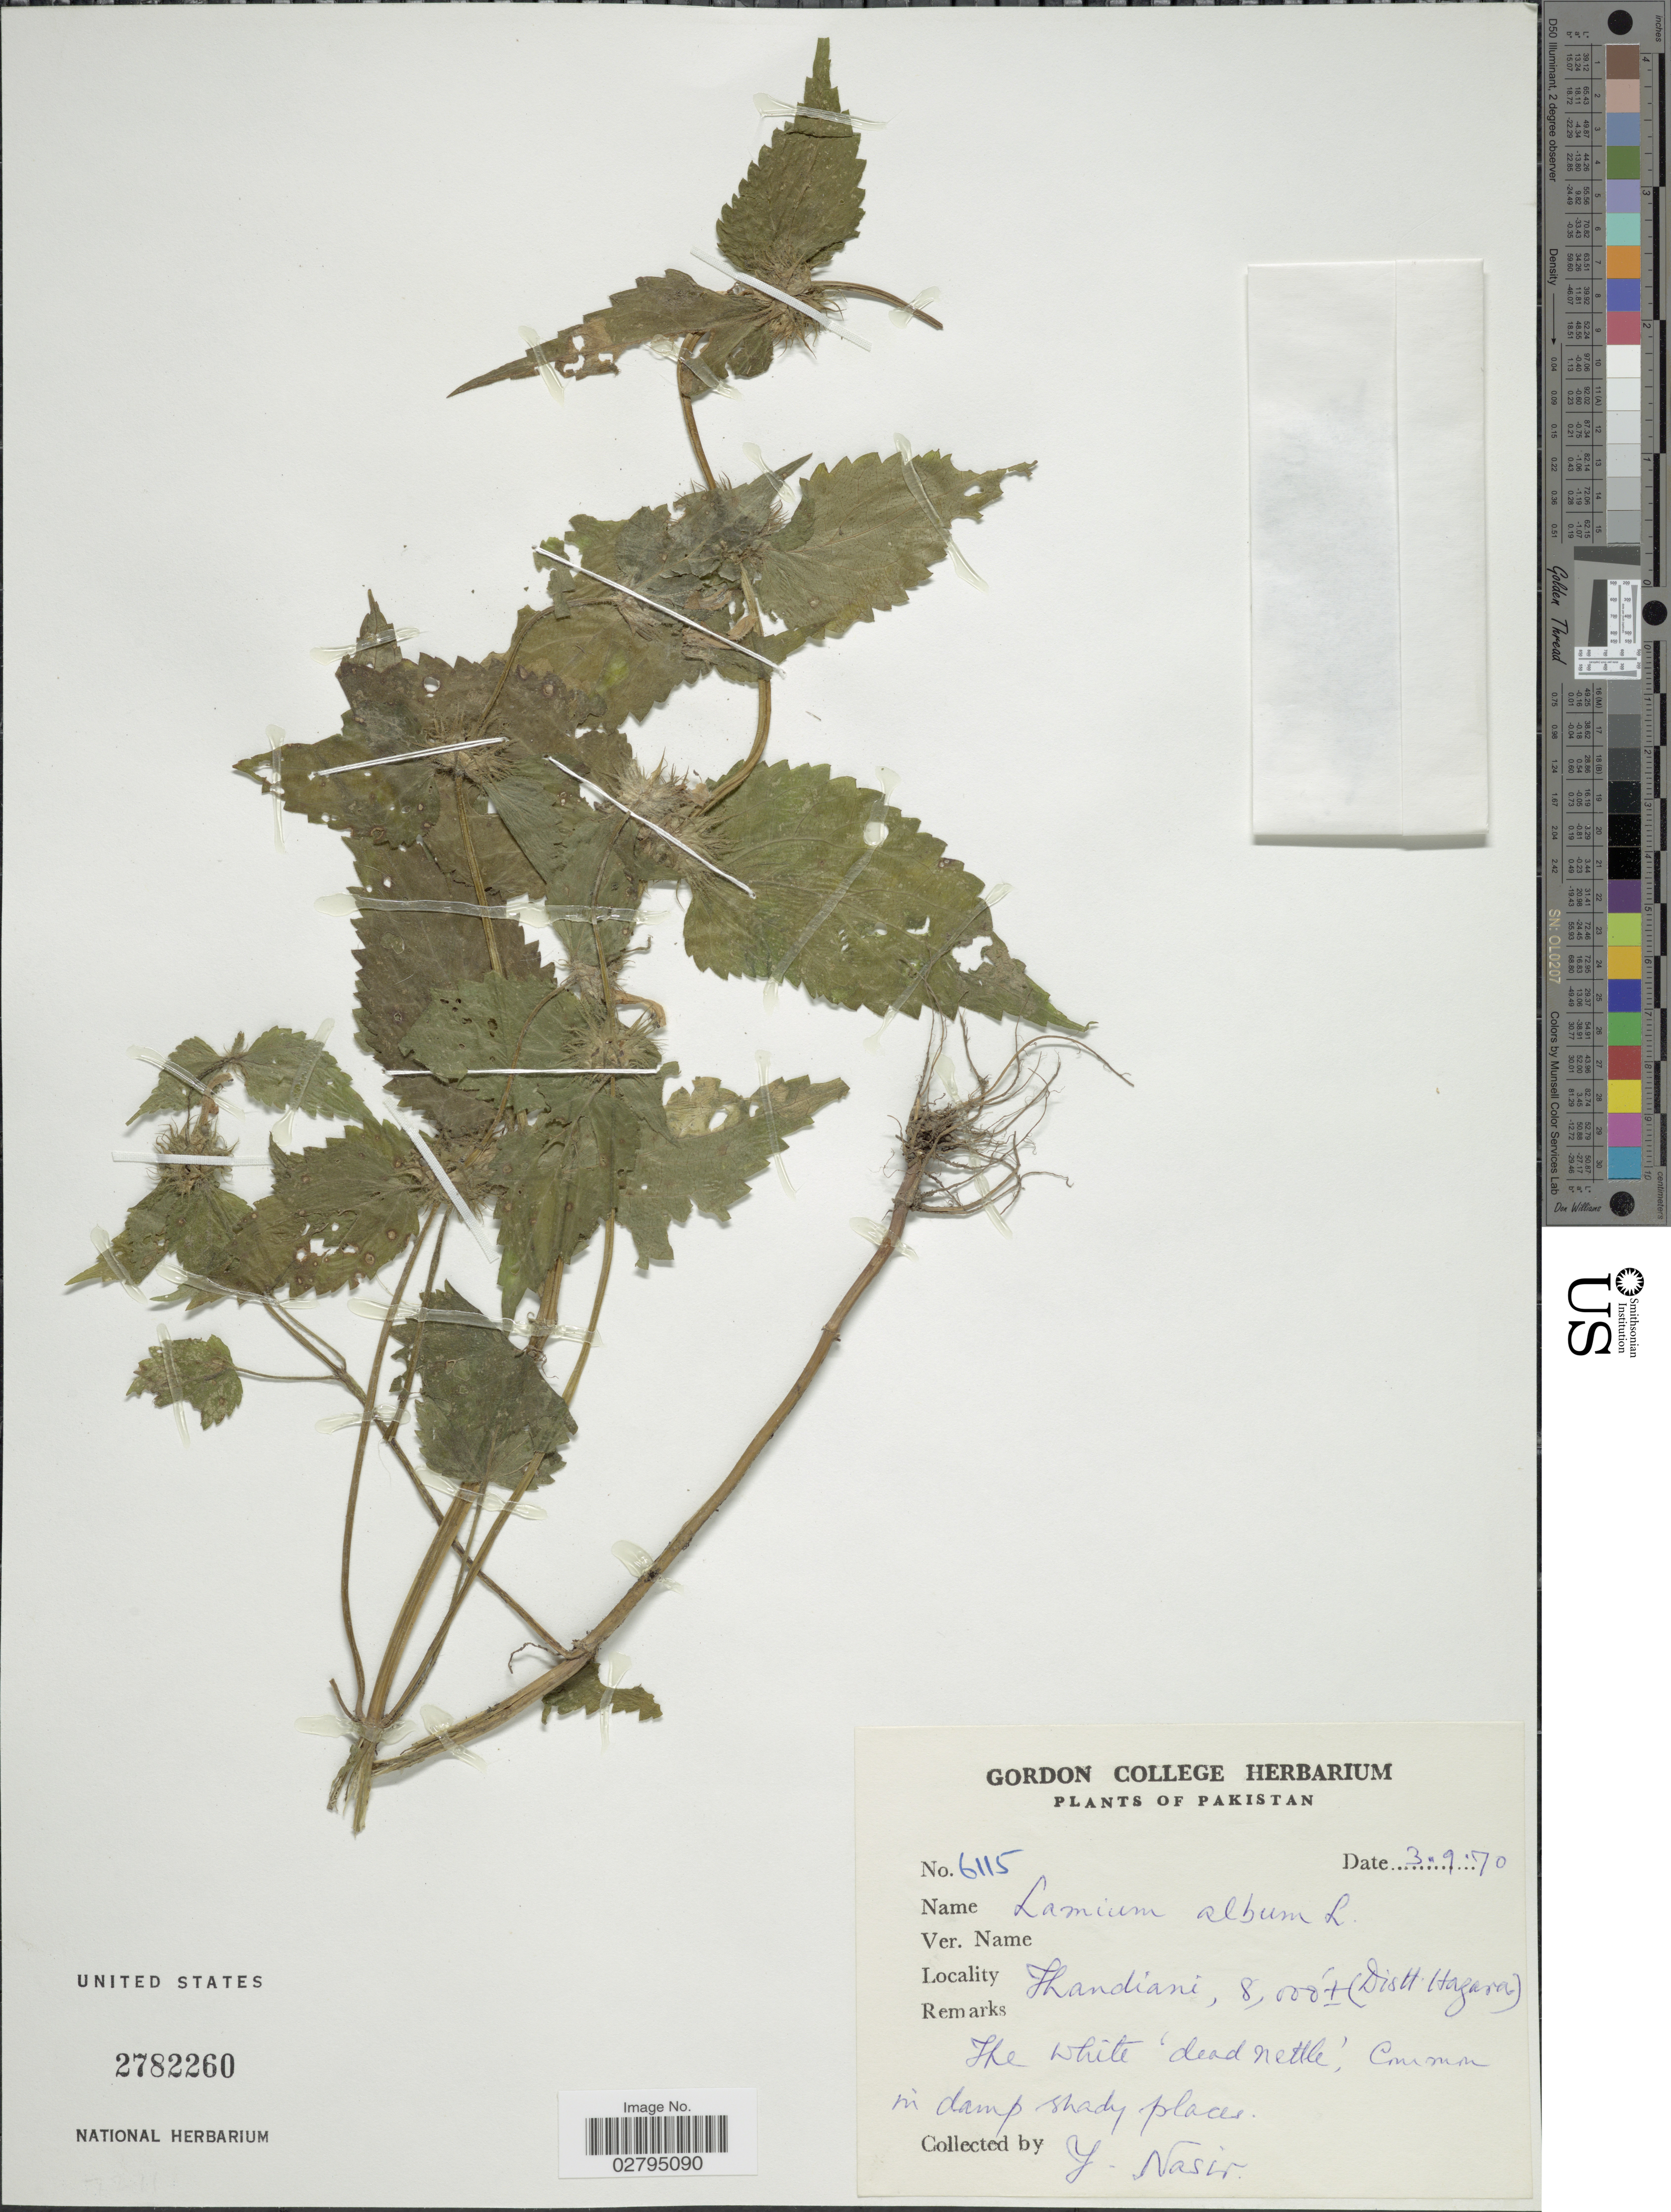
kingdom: Plantae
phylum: Tracheophyta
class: Magnoliopsida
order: Lamiales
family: Lamiaceae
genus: Lamium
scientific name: Lamium album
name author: L.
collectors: Y. Nasir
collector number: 6115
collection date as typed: Transcribed d/m/y: 3/9/70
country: Pakistan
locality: Ihandiani (Distt. Hagara).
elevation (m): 2438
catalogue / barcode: US 2782260